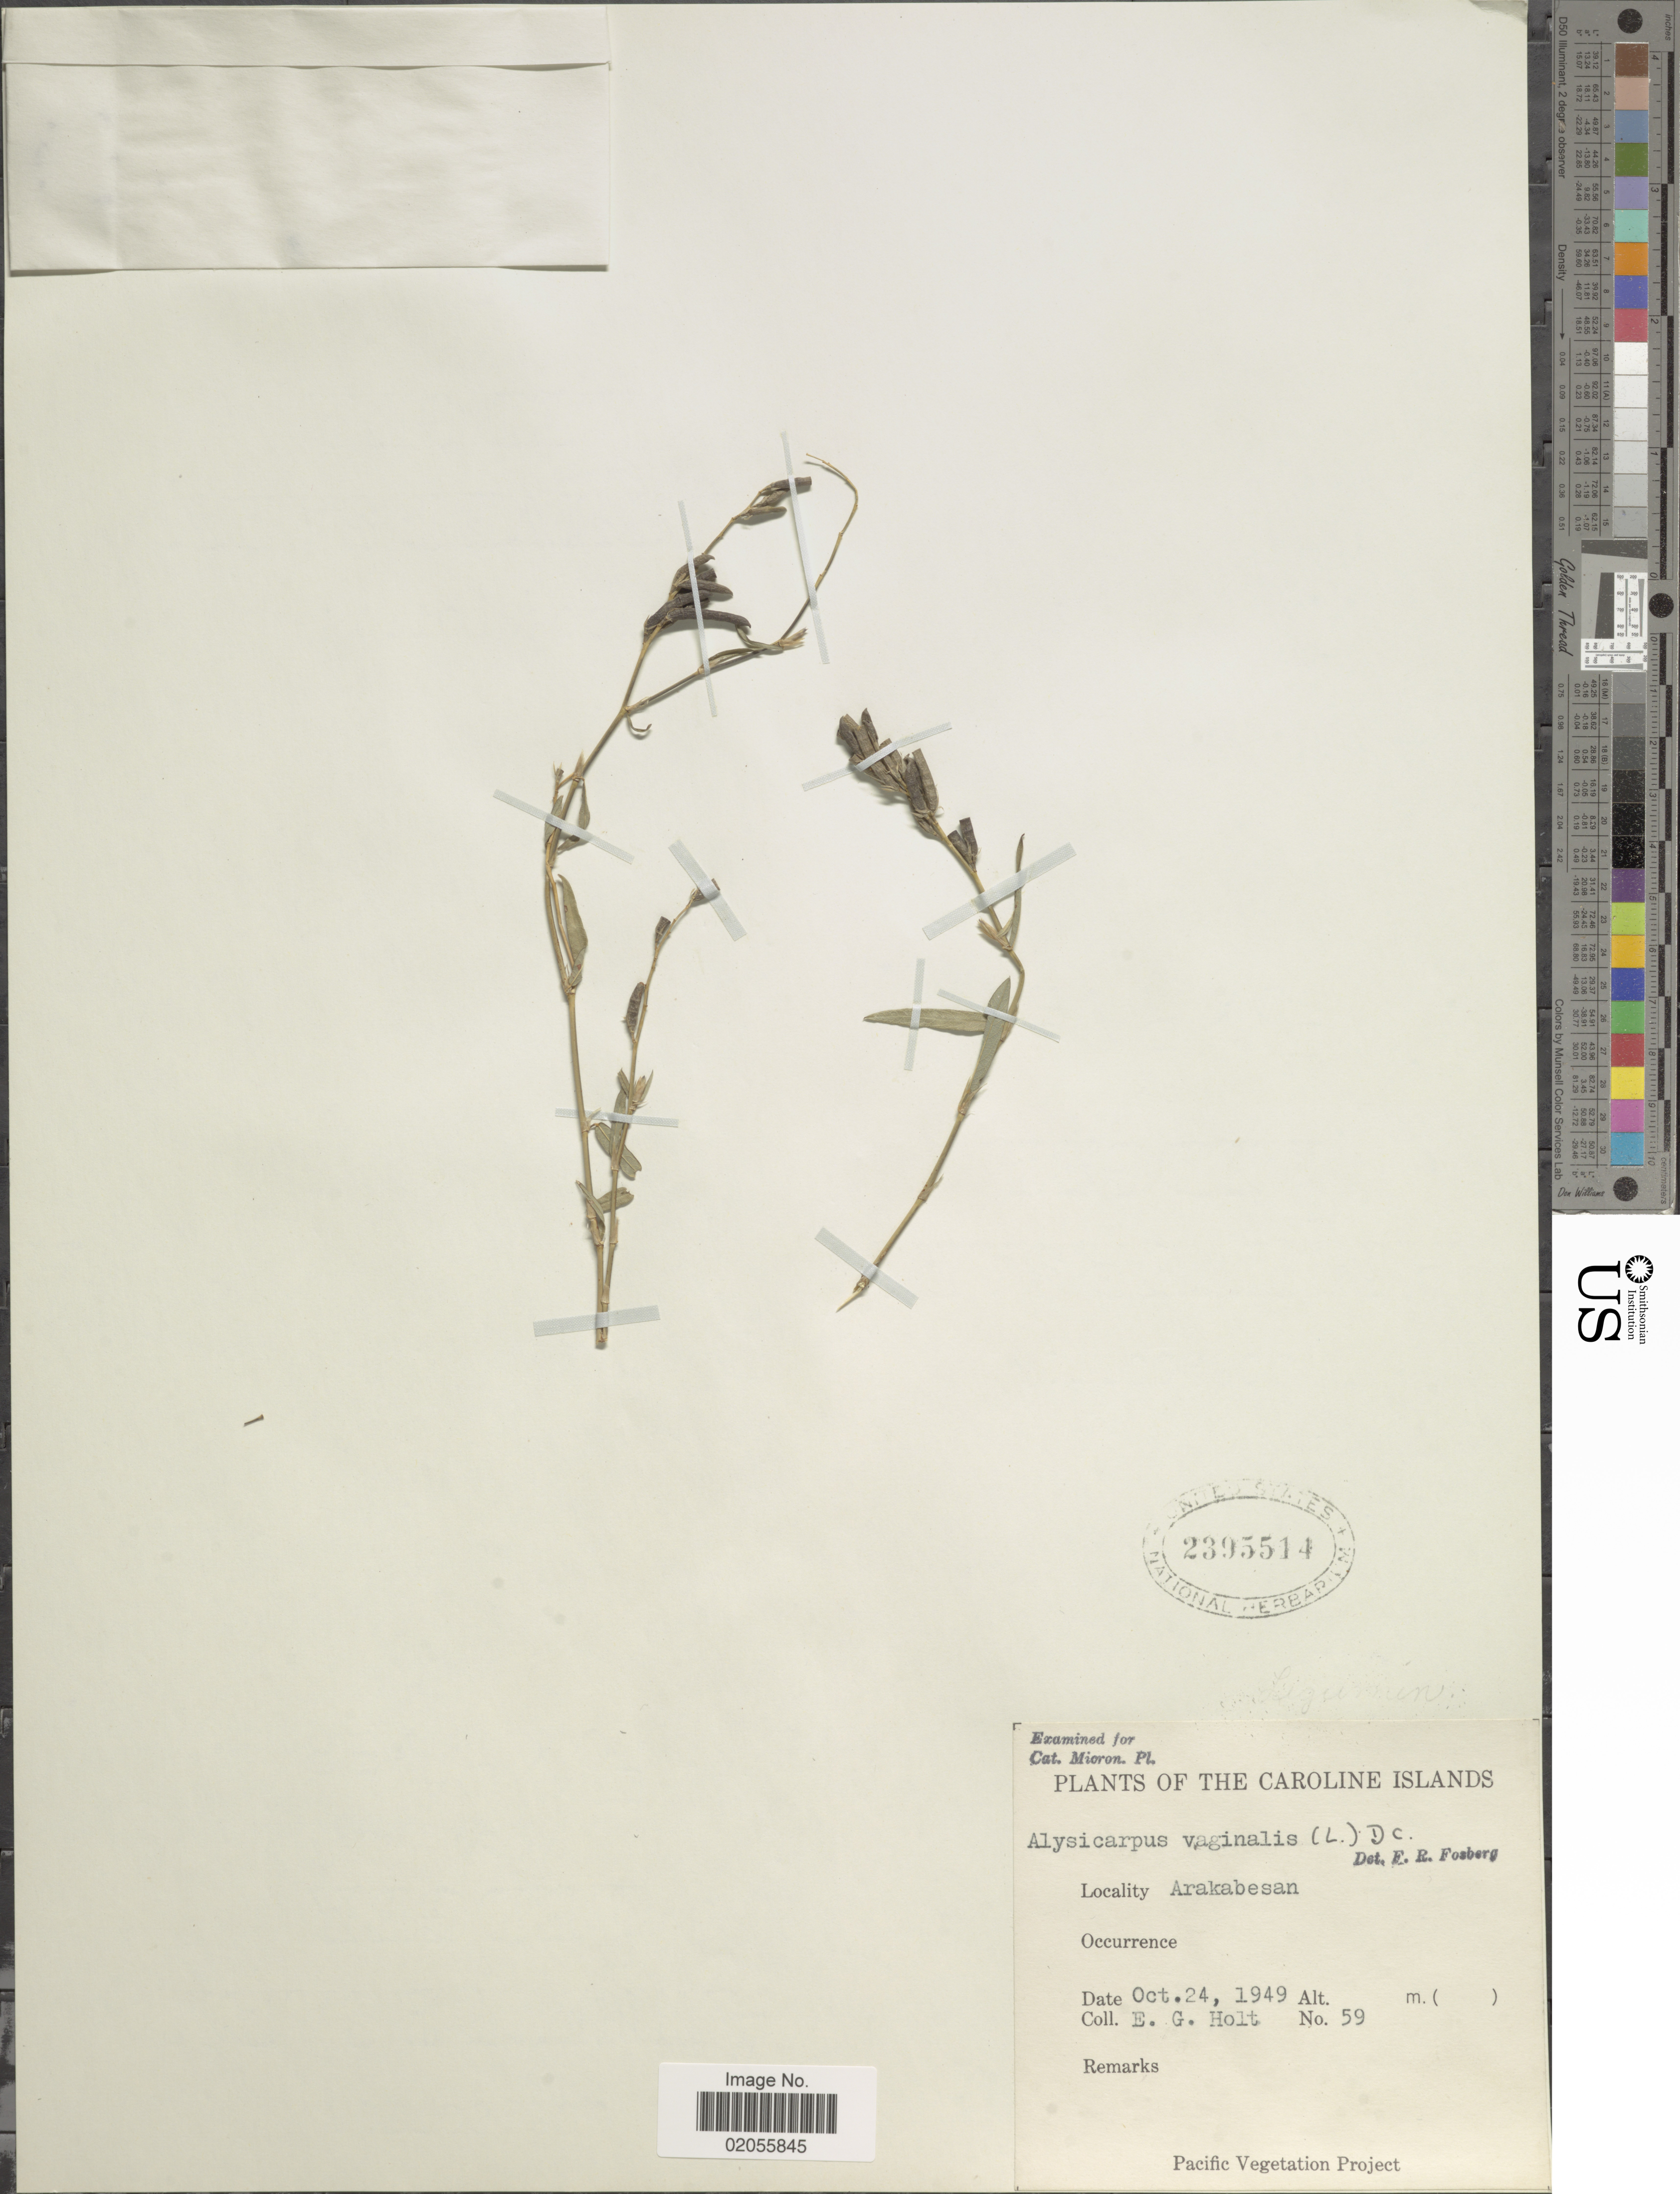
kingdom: Plantae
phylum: Tracheophyta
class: Magnoliopsida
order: Fabales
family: Fabaceae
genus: Alysicarpus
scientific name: Alysicarpus vaginalis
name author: (L.) DC.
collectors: E. G. Holt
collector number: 59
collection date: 1949-10-24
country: Palau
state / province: Koror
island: Ngerekebesang [Arakabesan]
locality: The Caroline Islands, Arakabesan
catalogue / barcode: US 2395514